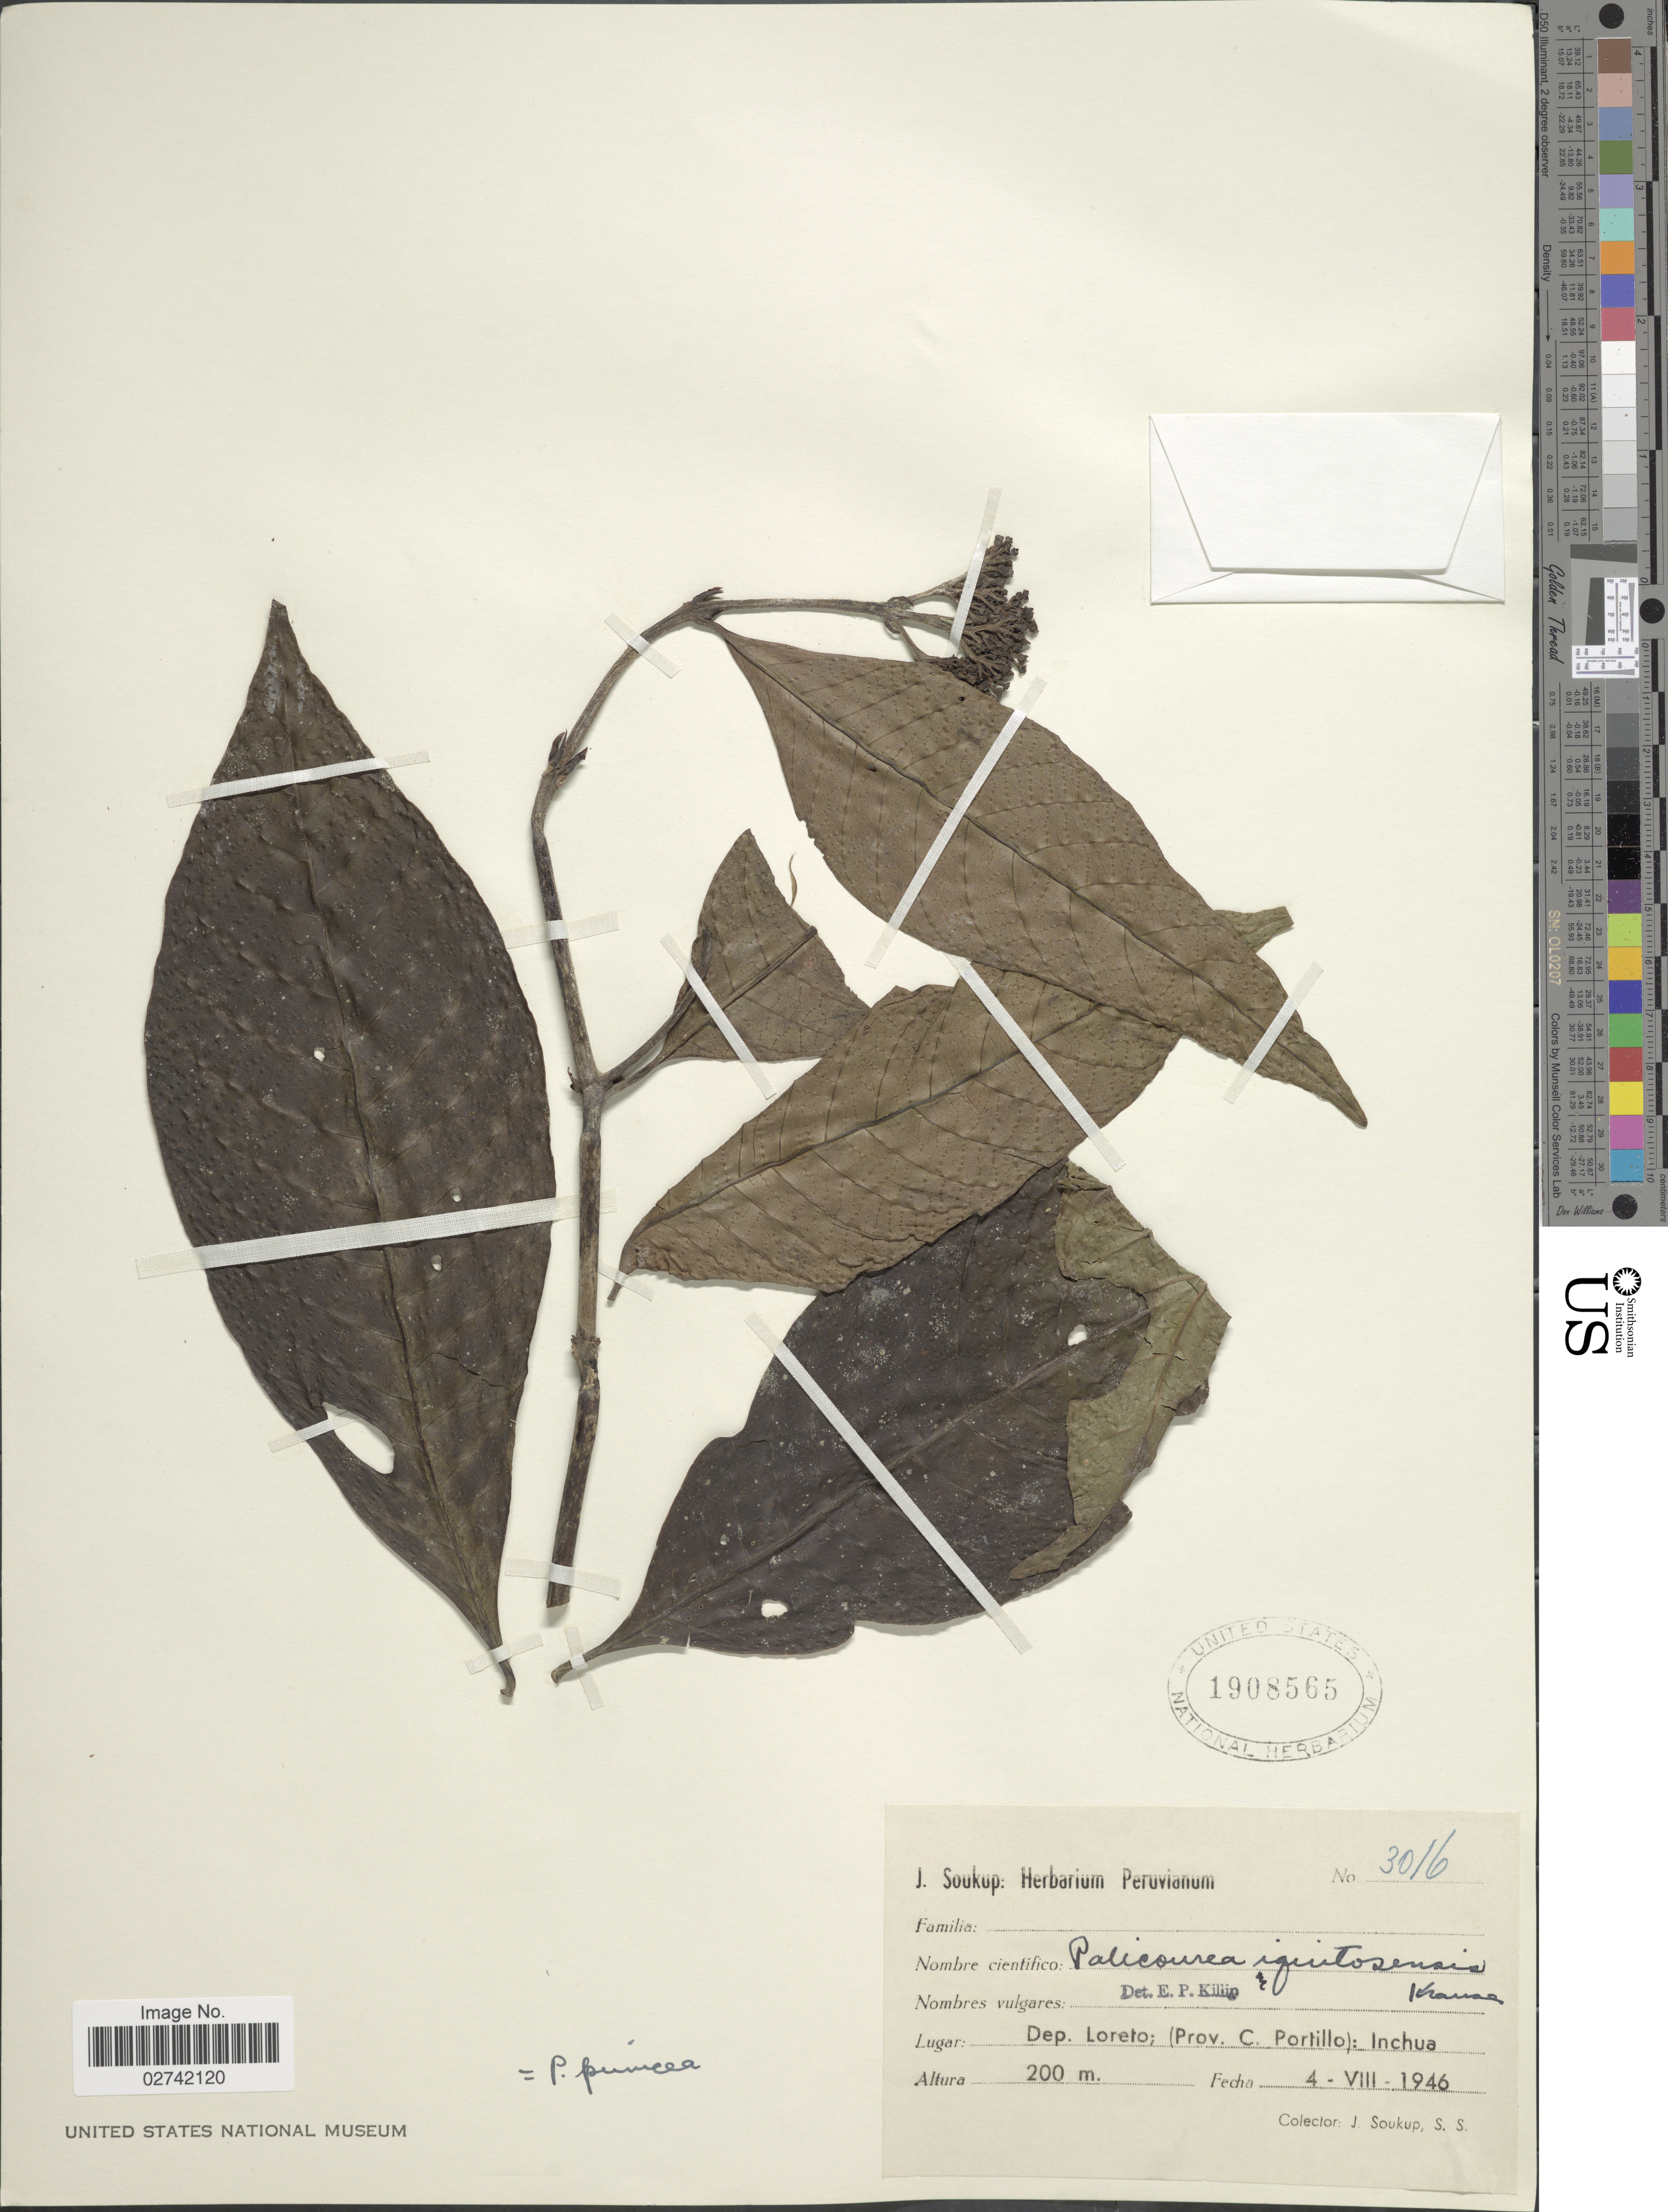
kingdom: Plantae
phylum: Tracheophyta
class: Magnoliopsida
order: Gentianales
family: Rubiaceae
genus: Palicourea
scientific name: Palicourea punicea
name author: (Ruiz & Pav.) DC.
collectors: J. Soukup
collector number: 3016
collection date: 1946-08-04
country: Peru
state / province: Ucayali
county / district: Coronel Portillo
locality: (Prov. C. Portillo): Inchua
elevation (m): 200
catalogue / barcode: US 1908565